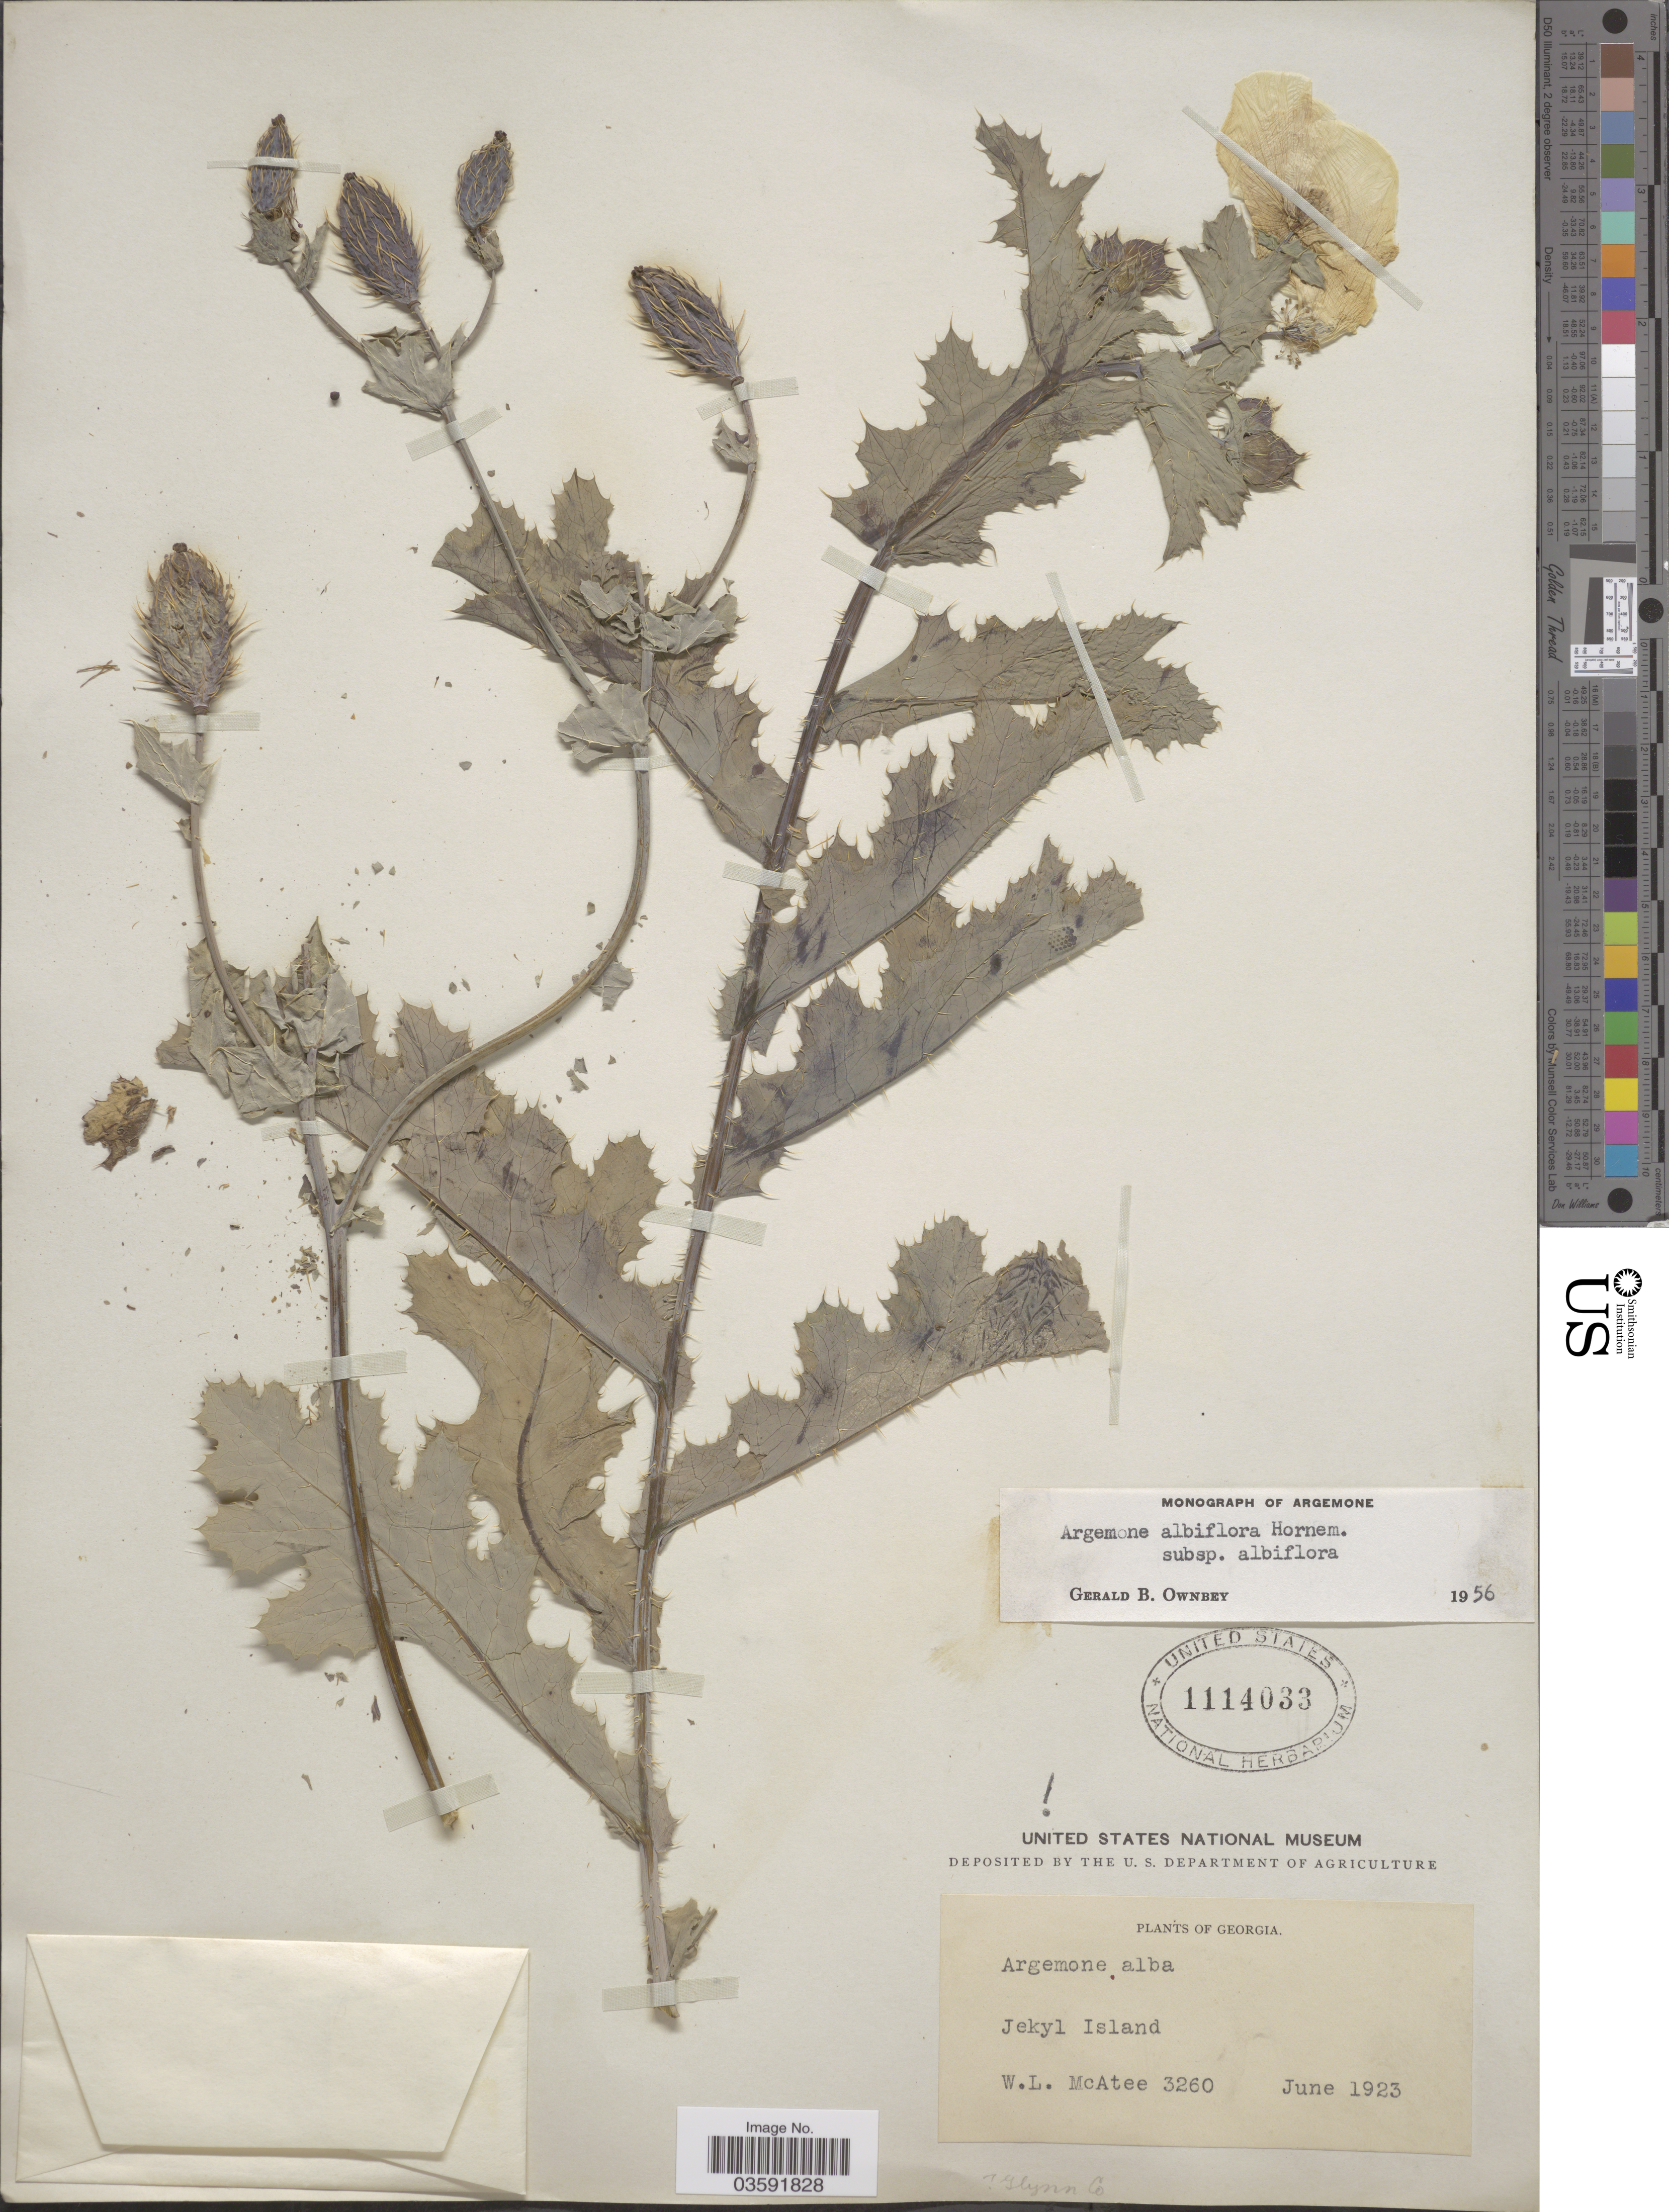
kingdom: Plantae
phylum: Tracheophyta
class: Magnoliopsida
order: Ranunculales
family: Papaveraceae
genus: Argemone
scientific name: Argemone albiflora subsp. albiflora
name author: Hornem.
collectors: W. McAtee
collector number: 3260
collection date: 1923-06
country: United States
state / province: Georgia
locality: Jekyl Island. Glynn Co.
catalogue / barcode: US 1114033